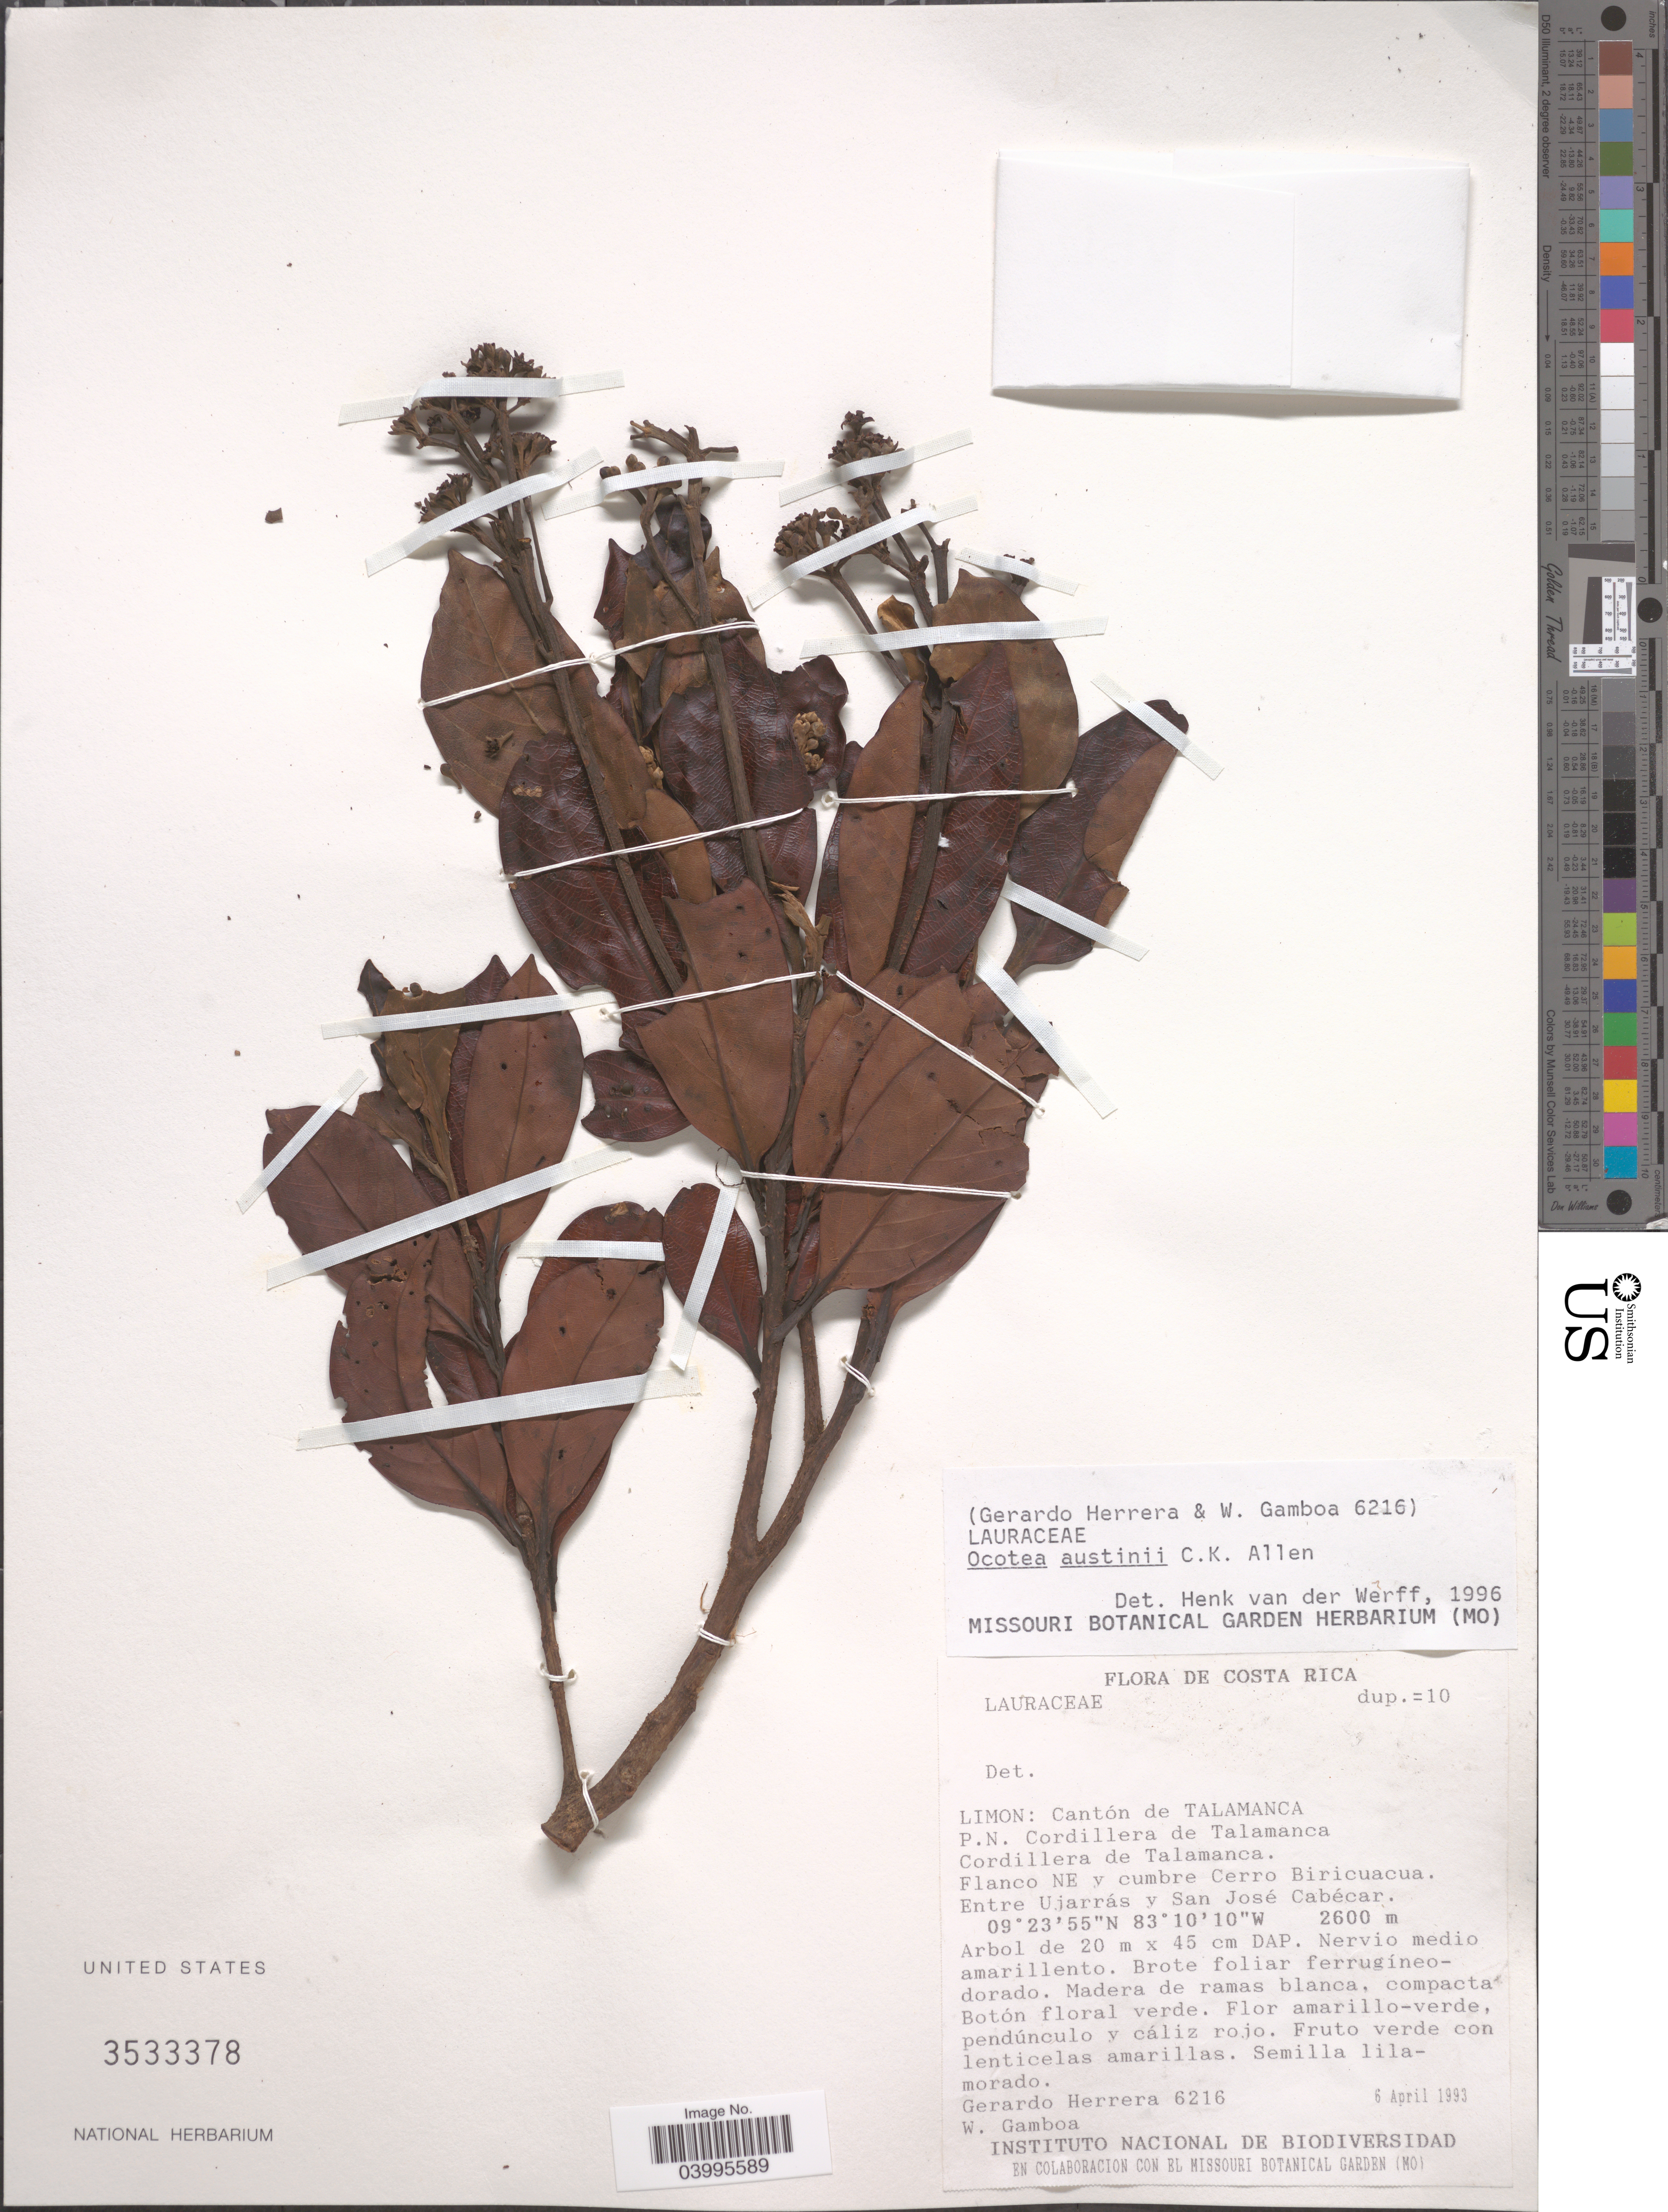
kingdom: Plantae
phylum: Tracheophyta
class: Magnoliopsida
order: Laurales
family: Lauraceae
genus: Ocotea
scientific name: Ocotea austinii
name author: C.K. Allen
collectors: G. Herrera & W. Gamboa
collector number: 6216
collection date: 1993-04-06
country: Costa Rica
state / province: Limón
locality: Cantón de Talamanca. P.N. Cordillera de Talamanca. Cordillera de Talamanca. Flanco NE y cumbre Cerro Biricuacua. Entre Ujarrás y San José Cabécar.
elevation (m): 2600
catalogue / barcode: US 3533378